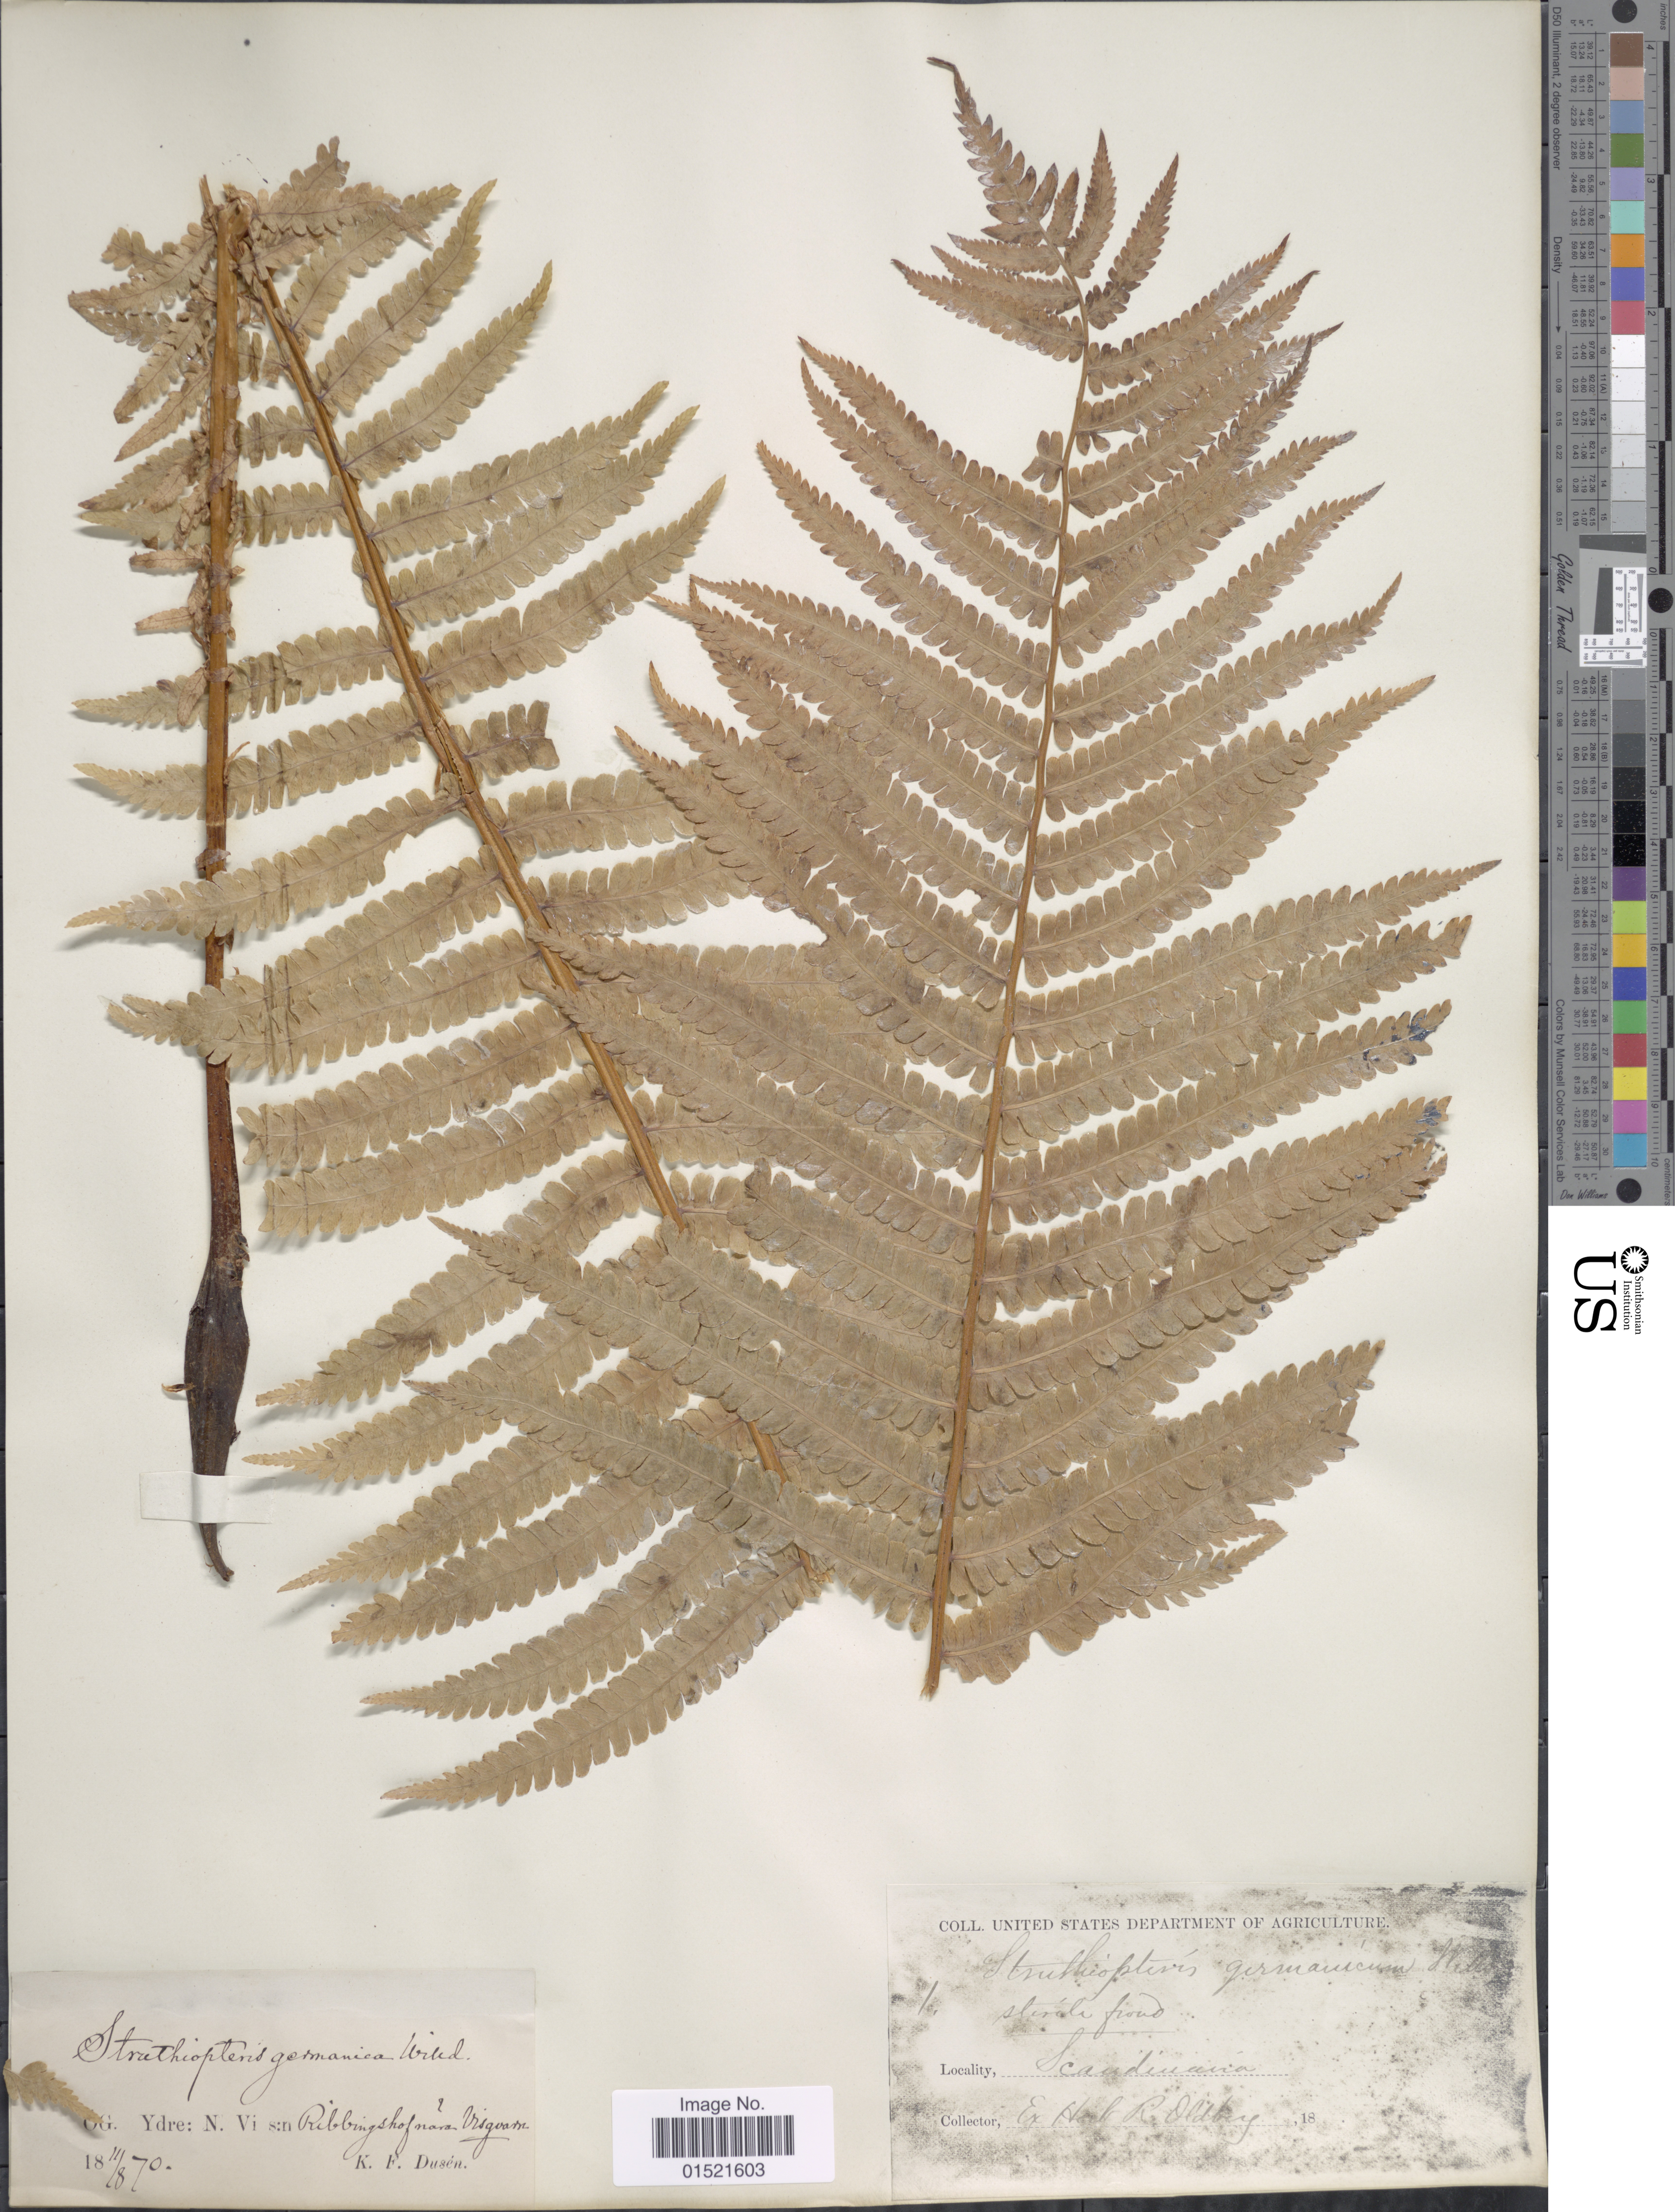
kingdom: Plantae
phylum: Tracheophyta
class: Polypodiopsida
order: Polypodiales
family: Onocleaceae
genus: Matteuccia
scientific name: Matteuccia struthiopteris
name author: (L.) Tod.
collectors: K. Dusén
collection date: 1870-08-11 or 1870-11-08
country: Sweden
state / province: Östergötland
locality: Ydre, N. Vi sn, Ribbingshof nära Visqvarn